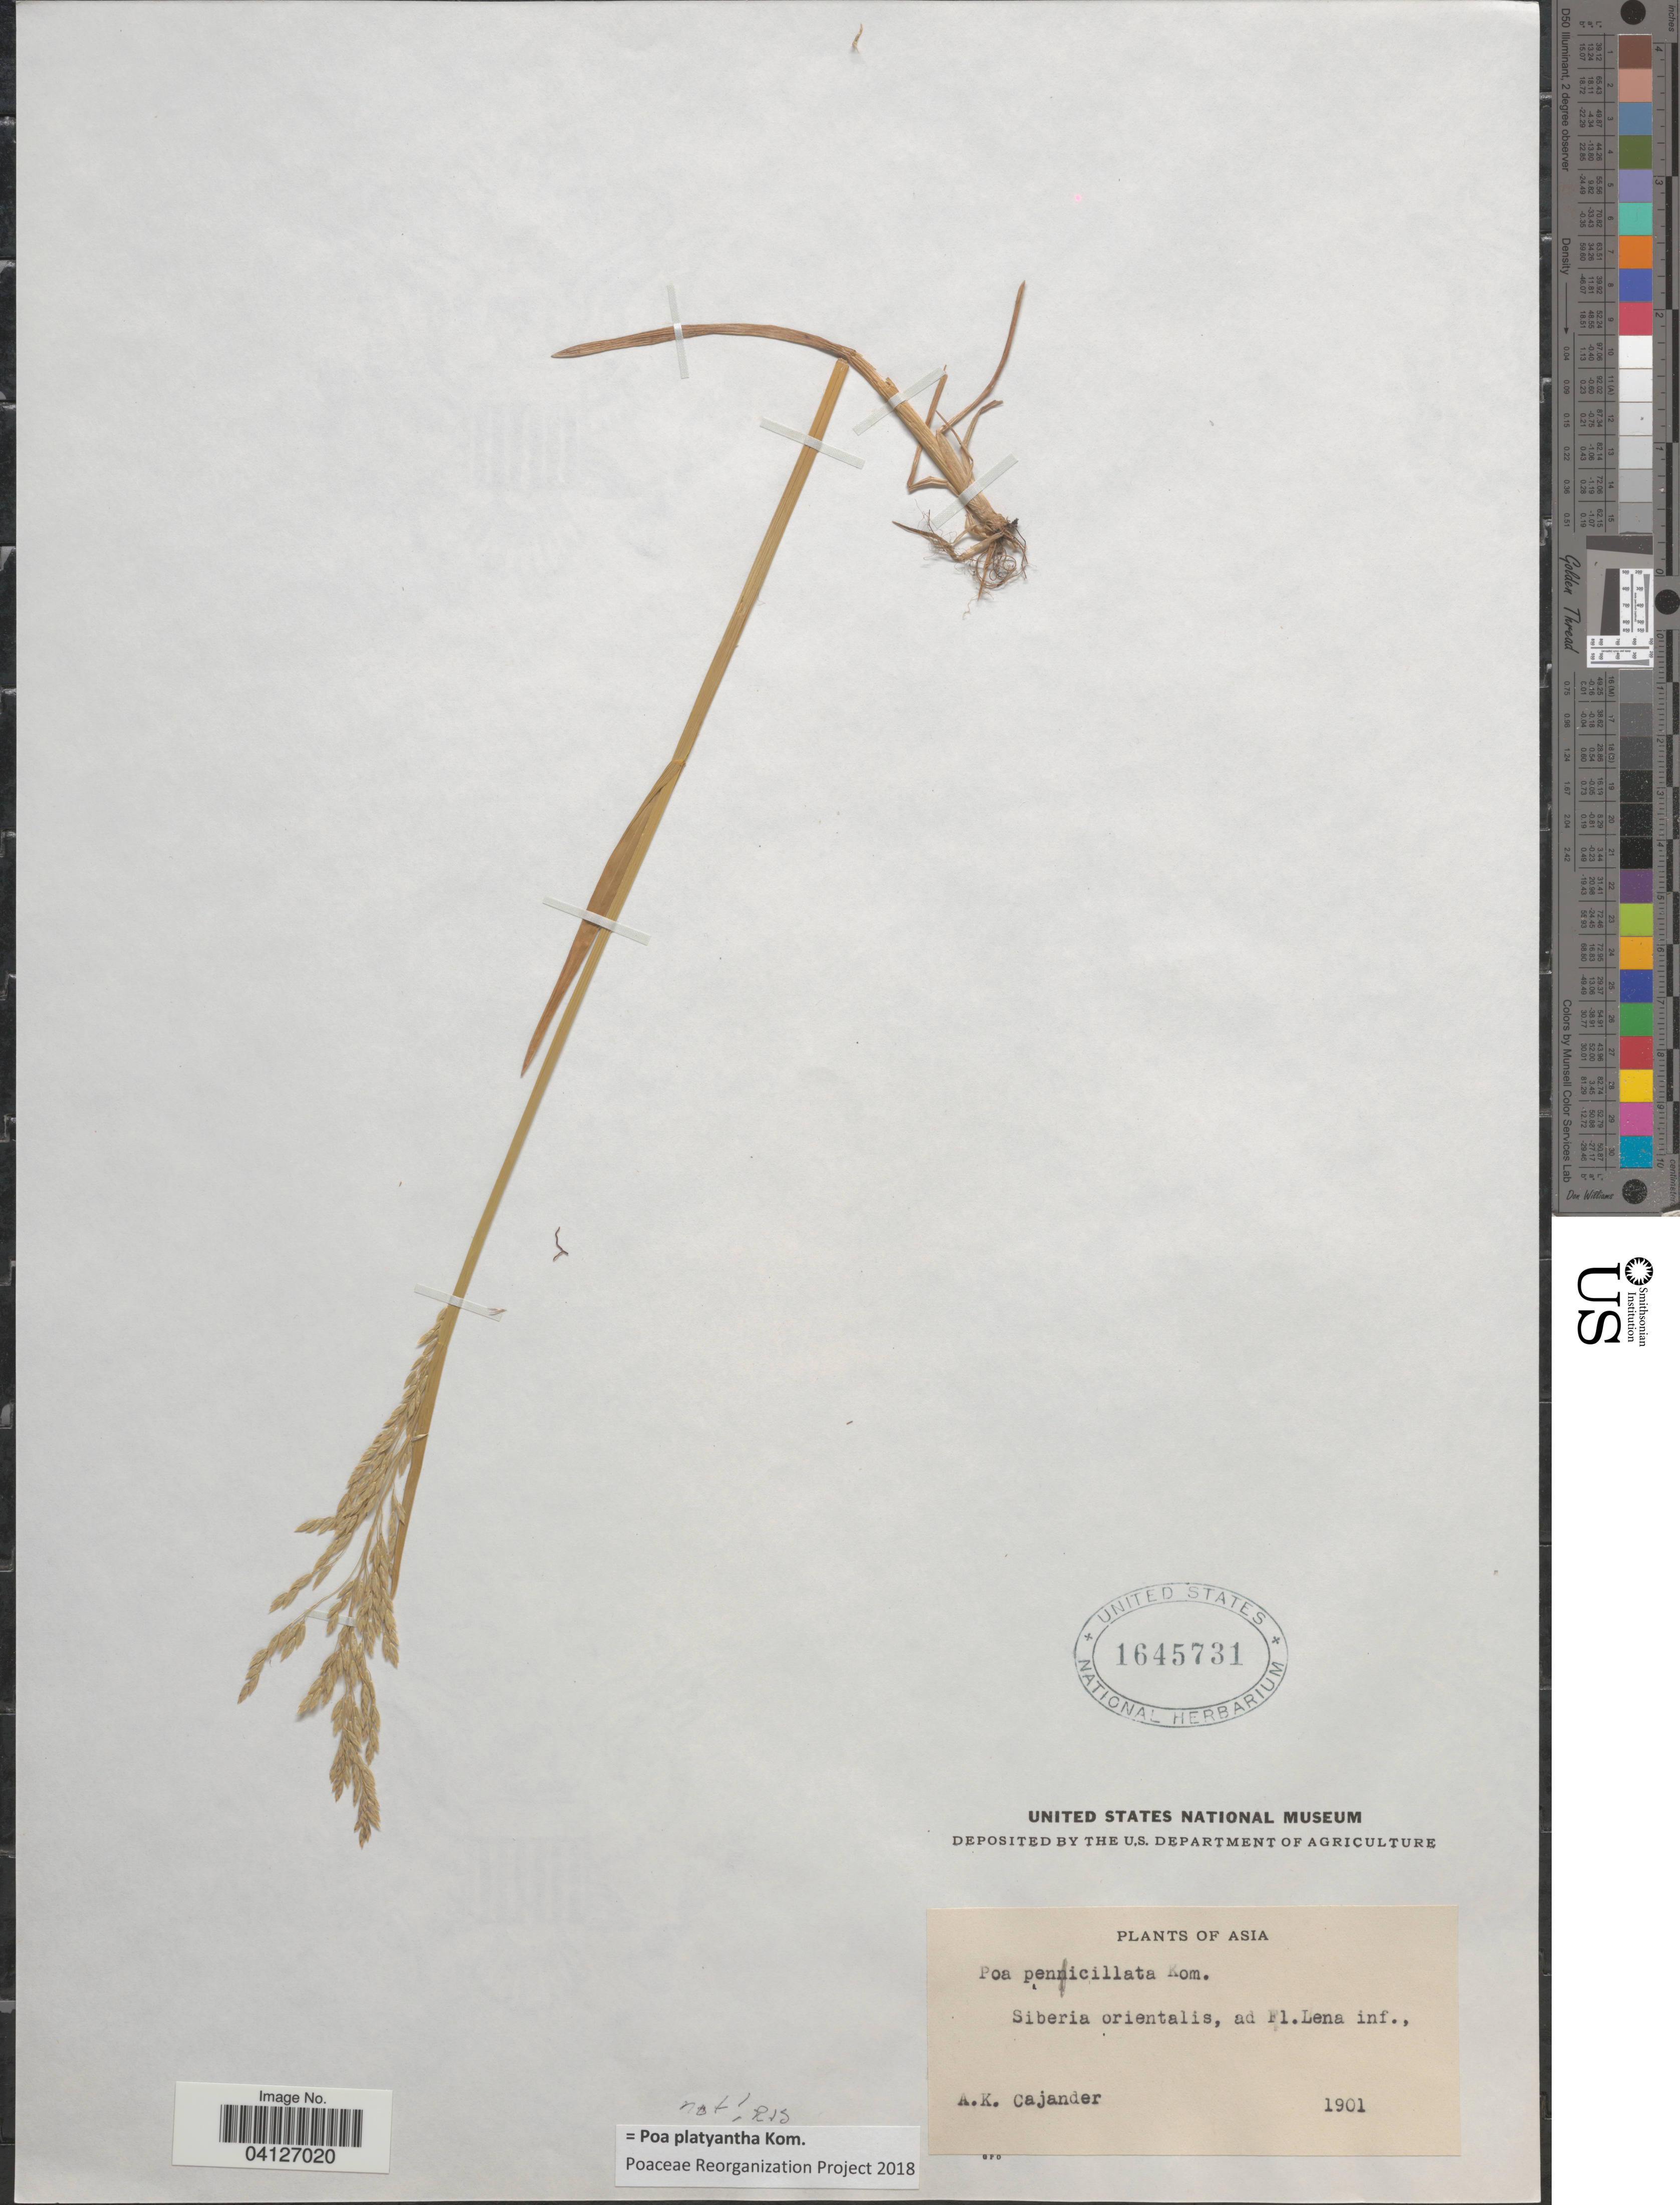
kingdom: Plantae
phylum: Tracheophyta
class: Liliopsida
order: Poales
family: Poaceae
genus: Poa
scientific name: Poa platyantha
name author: Kom.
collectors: A. Cajander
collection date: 1901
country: Russian Federation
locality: Asia. Siberia orientalis, ad Fl. Lena inf.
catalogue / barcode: US 1645731